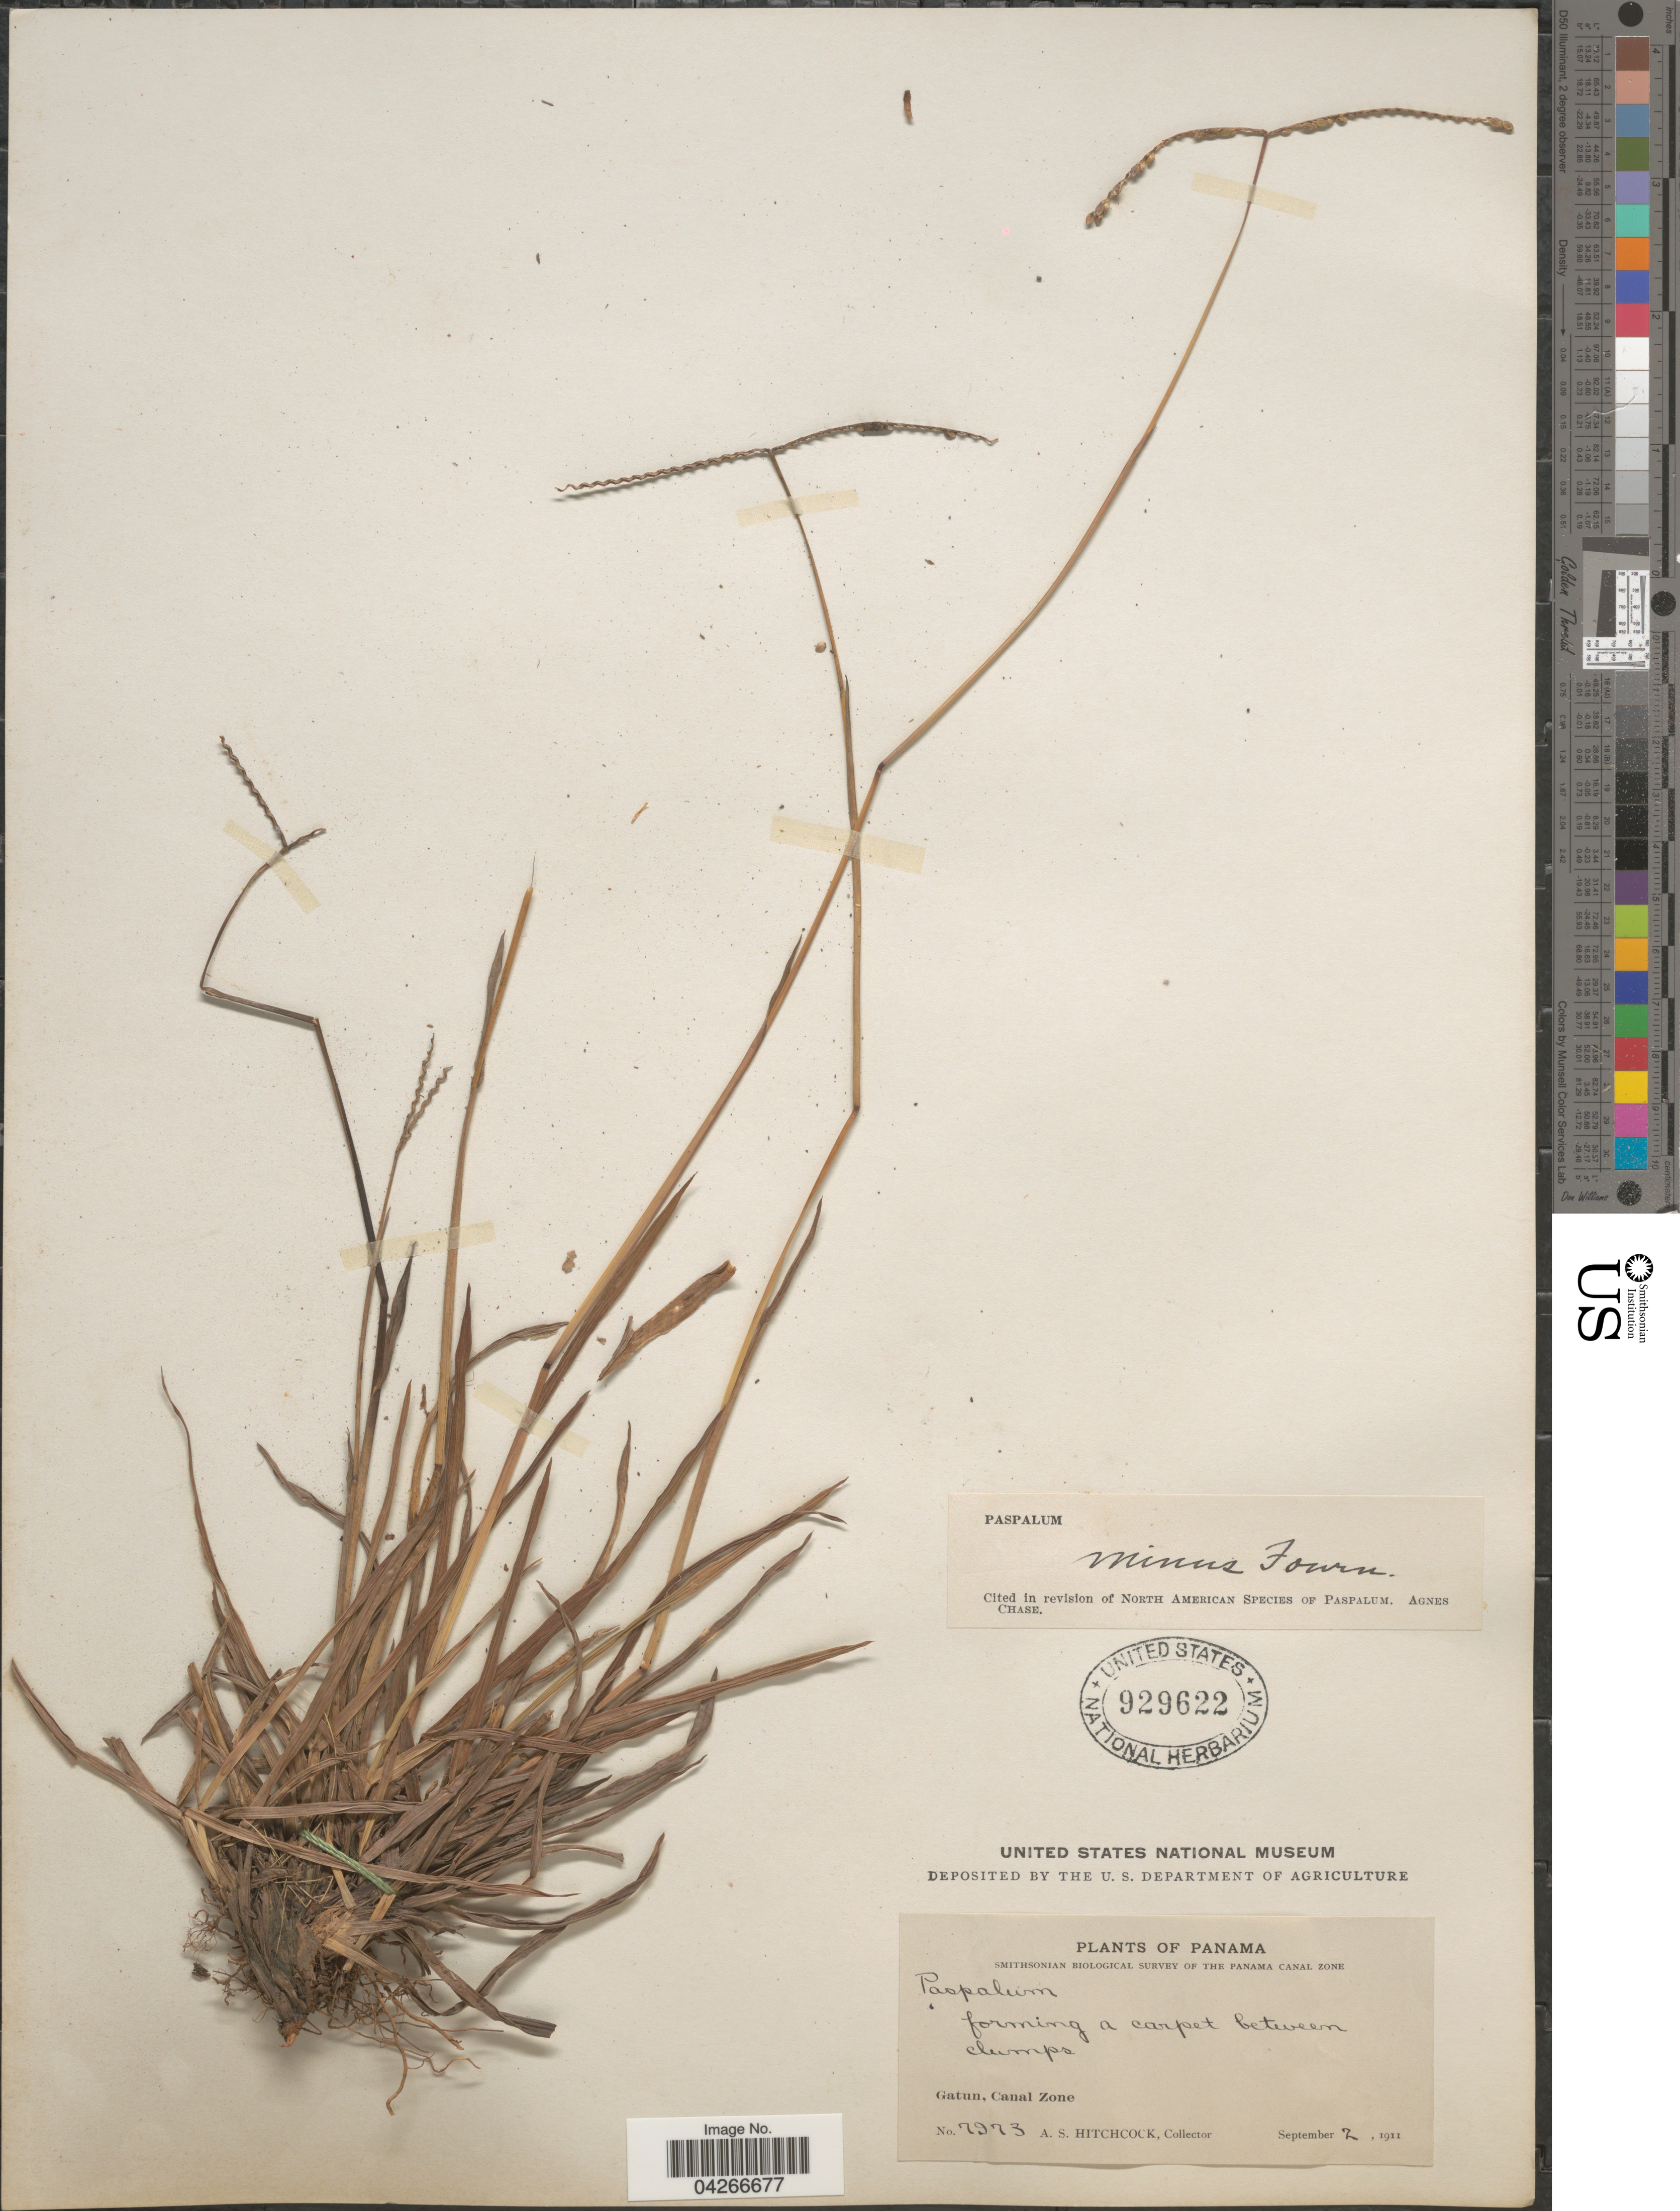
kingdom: Plantae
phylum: Tracheophyta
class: Liliopsida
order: Poales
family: Poaceae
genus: Paspalum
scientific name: Paspalum minus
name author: E. Fourn.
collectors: A. S. Hitchcock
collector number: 7973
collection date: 1911-09-02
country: Panama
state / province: Colón / Panamá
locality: Smithsonian Biological Survey of the Panama Canal Zone. Gatun, Canal Zone.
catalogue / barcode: US 929622